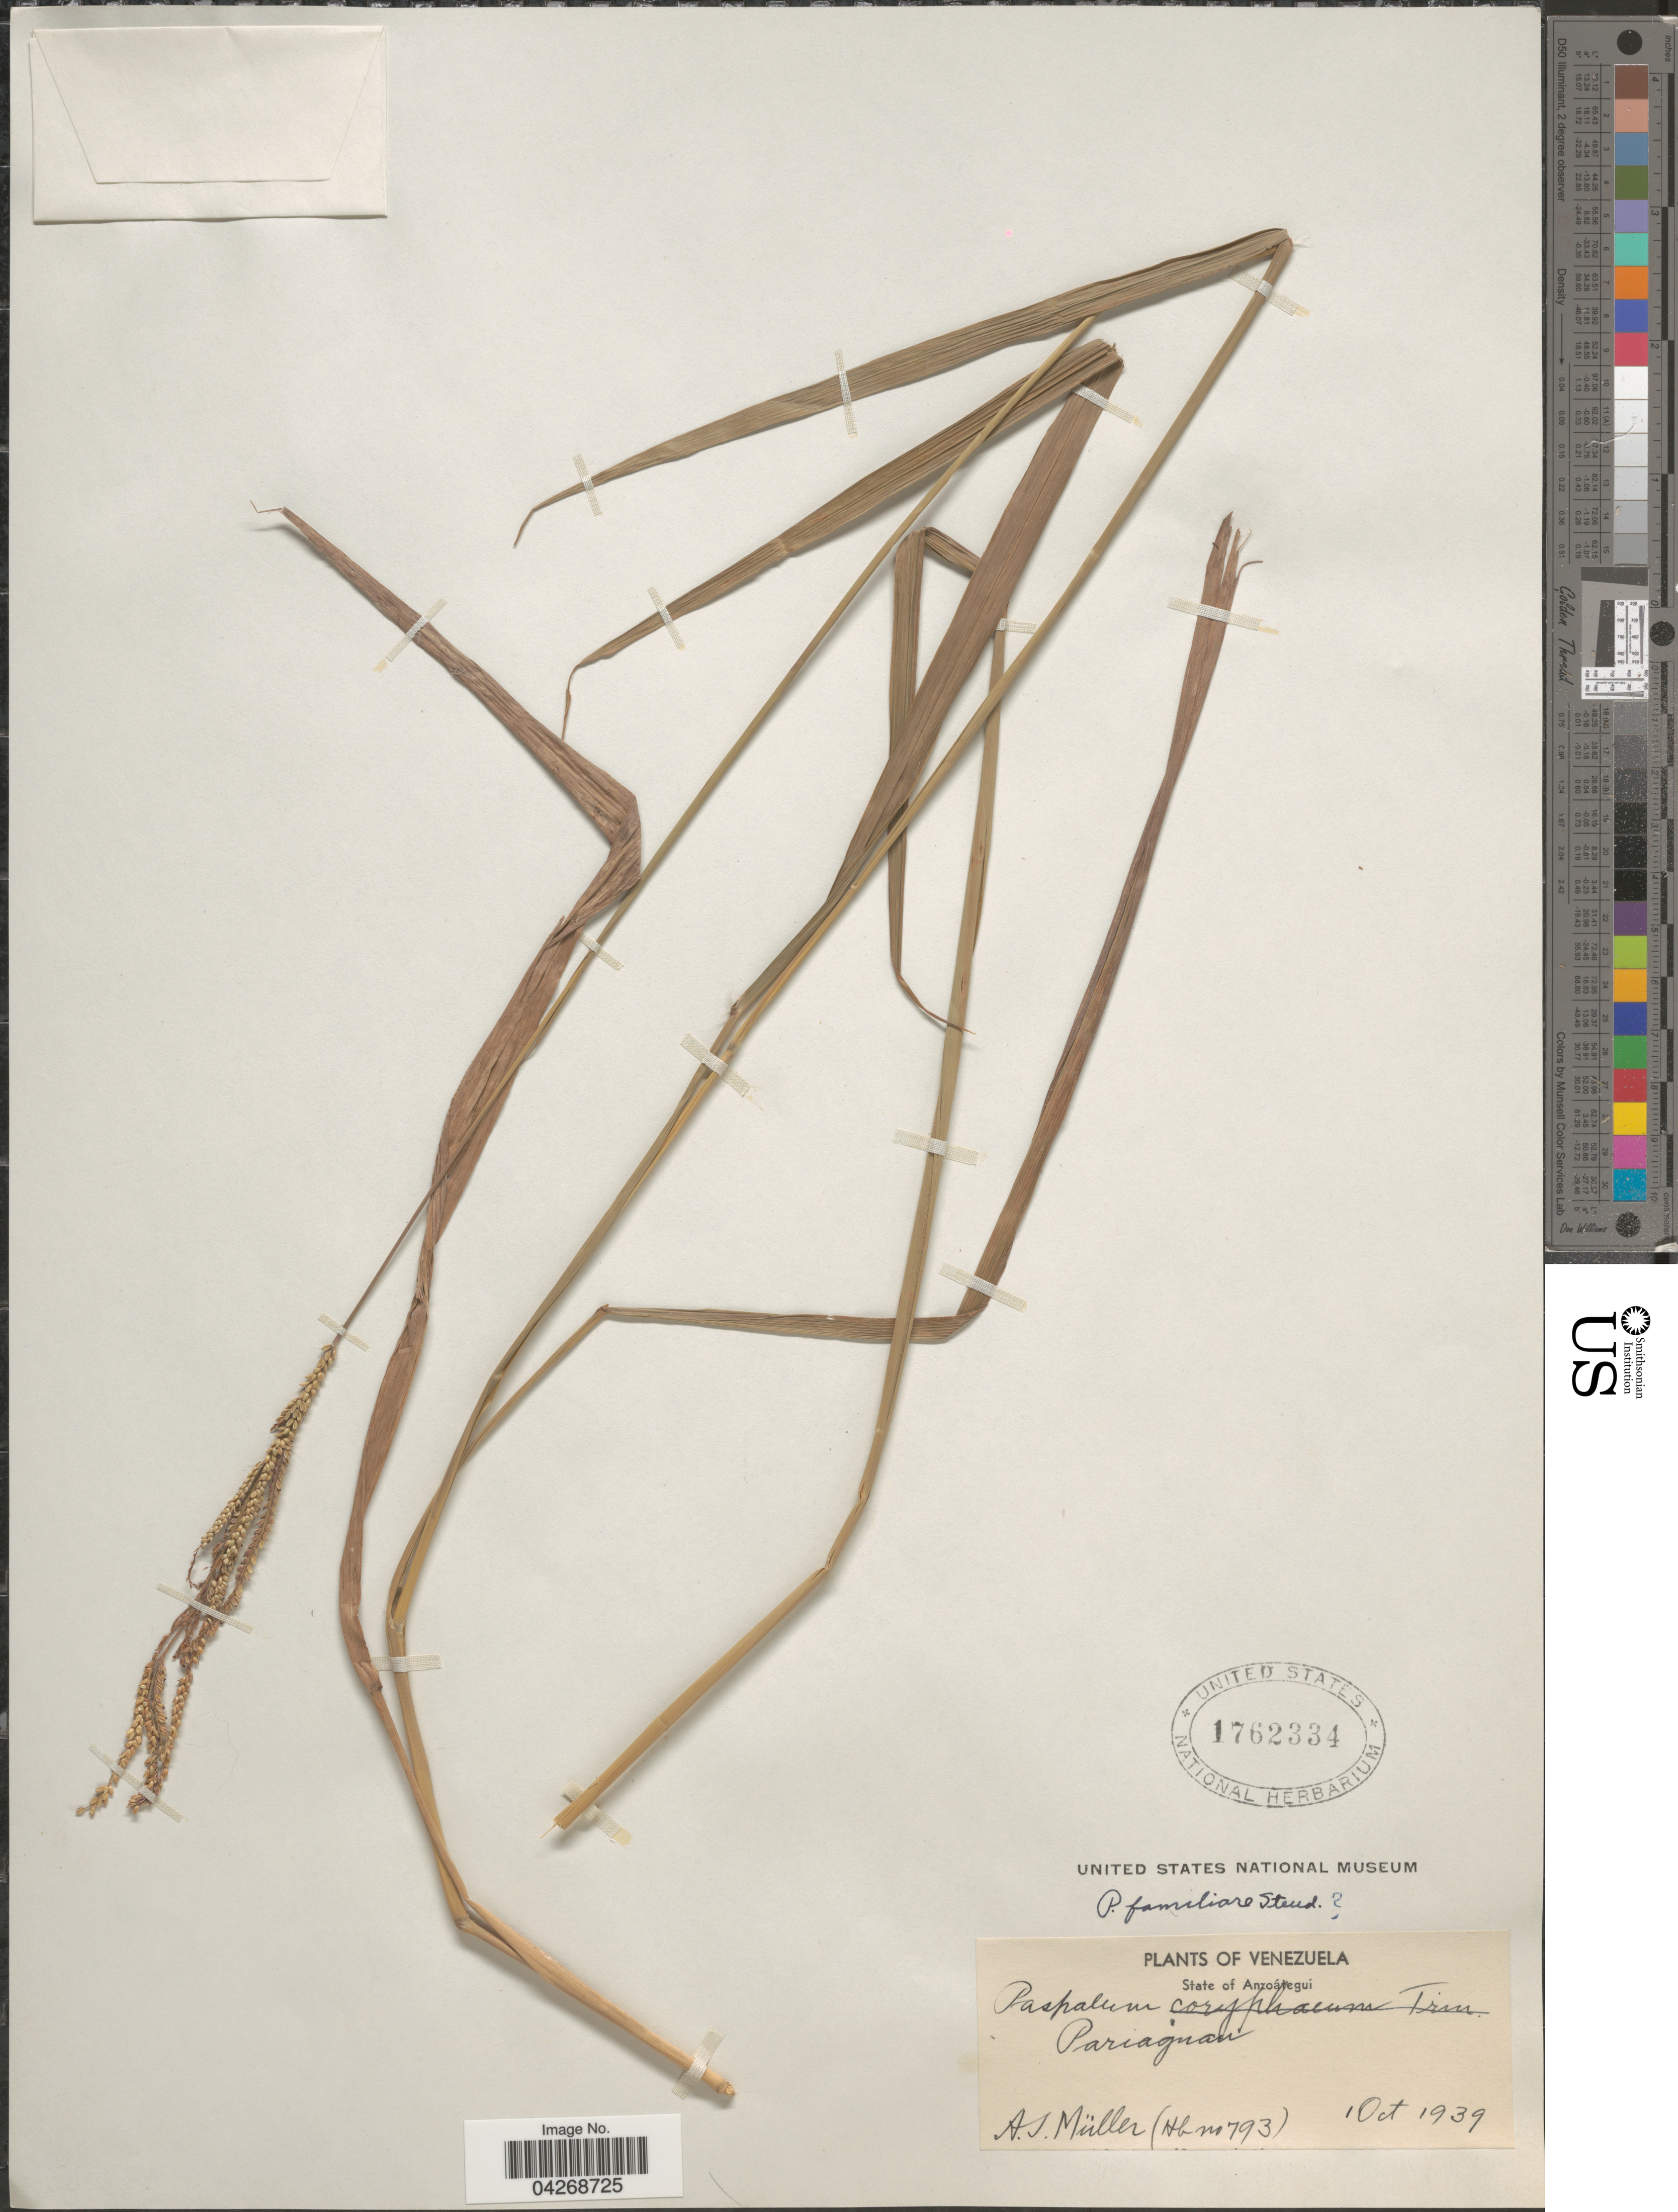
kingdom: Plantae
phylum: Tracheophyta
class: Liliopsida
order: Poales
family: Poaceae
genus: Paspalum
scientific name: Paspalum coryphaeum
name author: Trin.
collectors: A. Muller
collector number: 793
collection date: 1939-10-01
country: Venezuela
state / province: Anzoategui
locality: State of Anzoátegui. Pariagnan.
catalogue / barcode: US 1762334